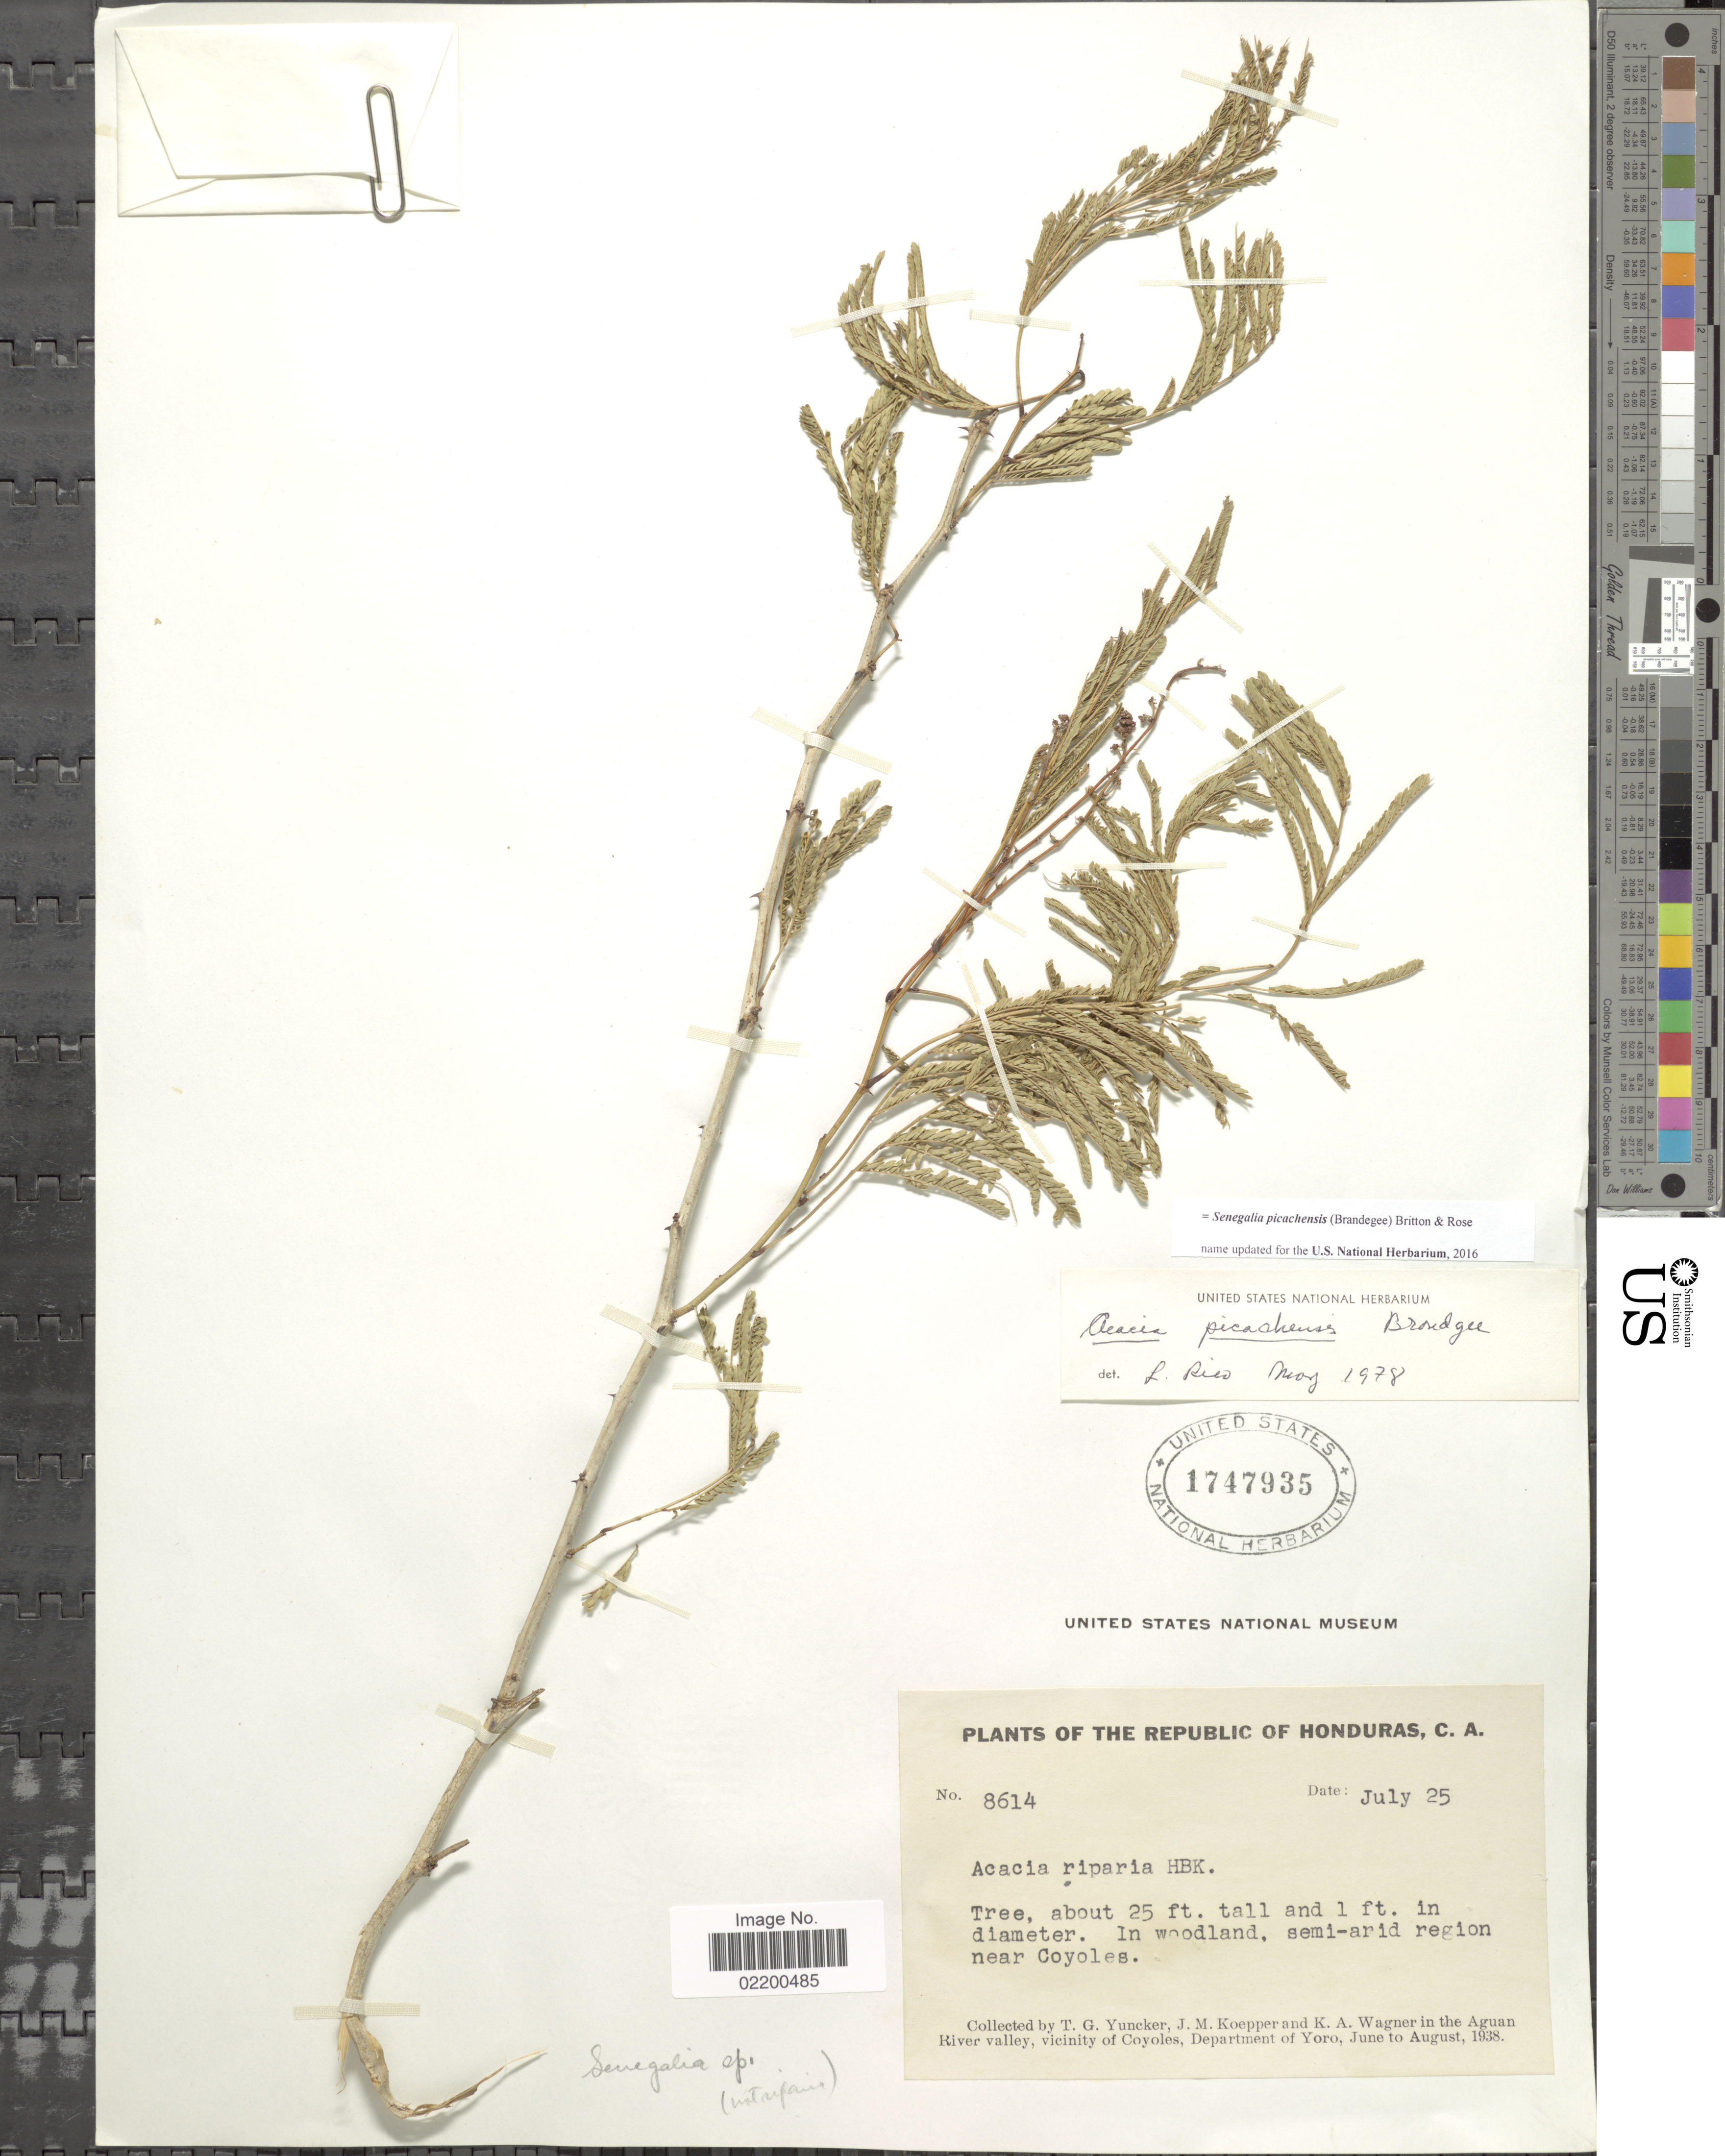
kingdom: Plantae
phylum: Tracheophyta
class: Magnoliopsida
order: Fabales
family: Fabaceae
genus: Senegalia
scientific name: Senegalia picachensis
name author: (Brandegee) Britton & Rose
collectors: T. G. Yuncker, J. M. Koepper & K. A. Wagner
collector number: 8614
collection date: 1938-07-25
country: Honduras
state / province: Yoro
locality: In woodland, semi-arid region near Coyoles, In the Aguan River Valley, vicinity of Coyoles, Department of Yoro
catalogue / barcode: US 1747935